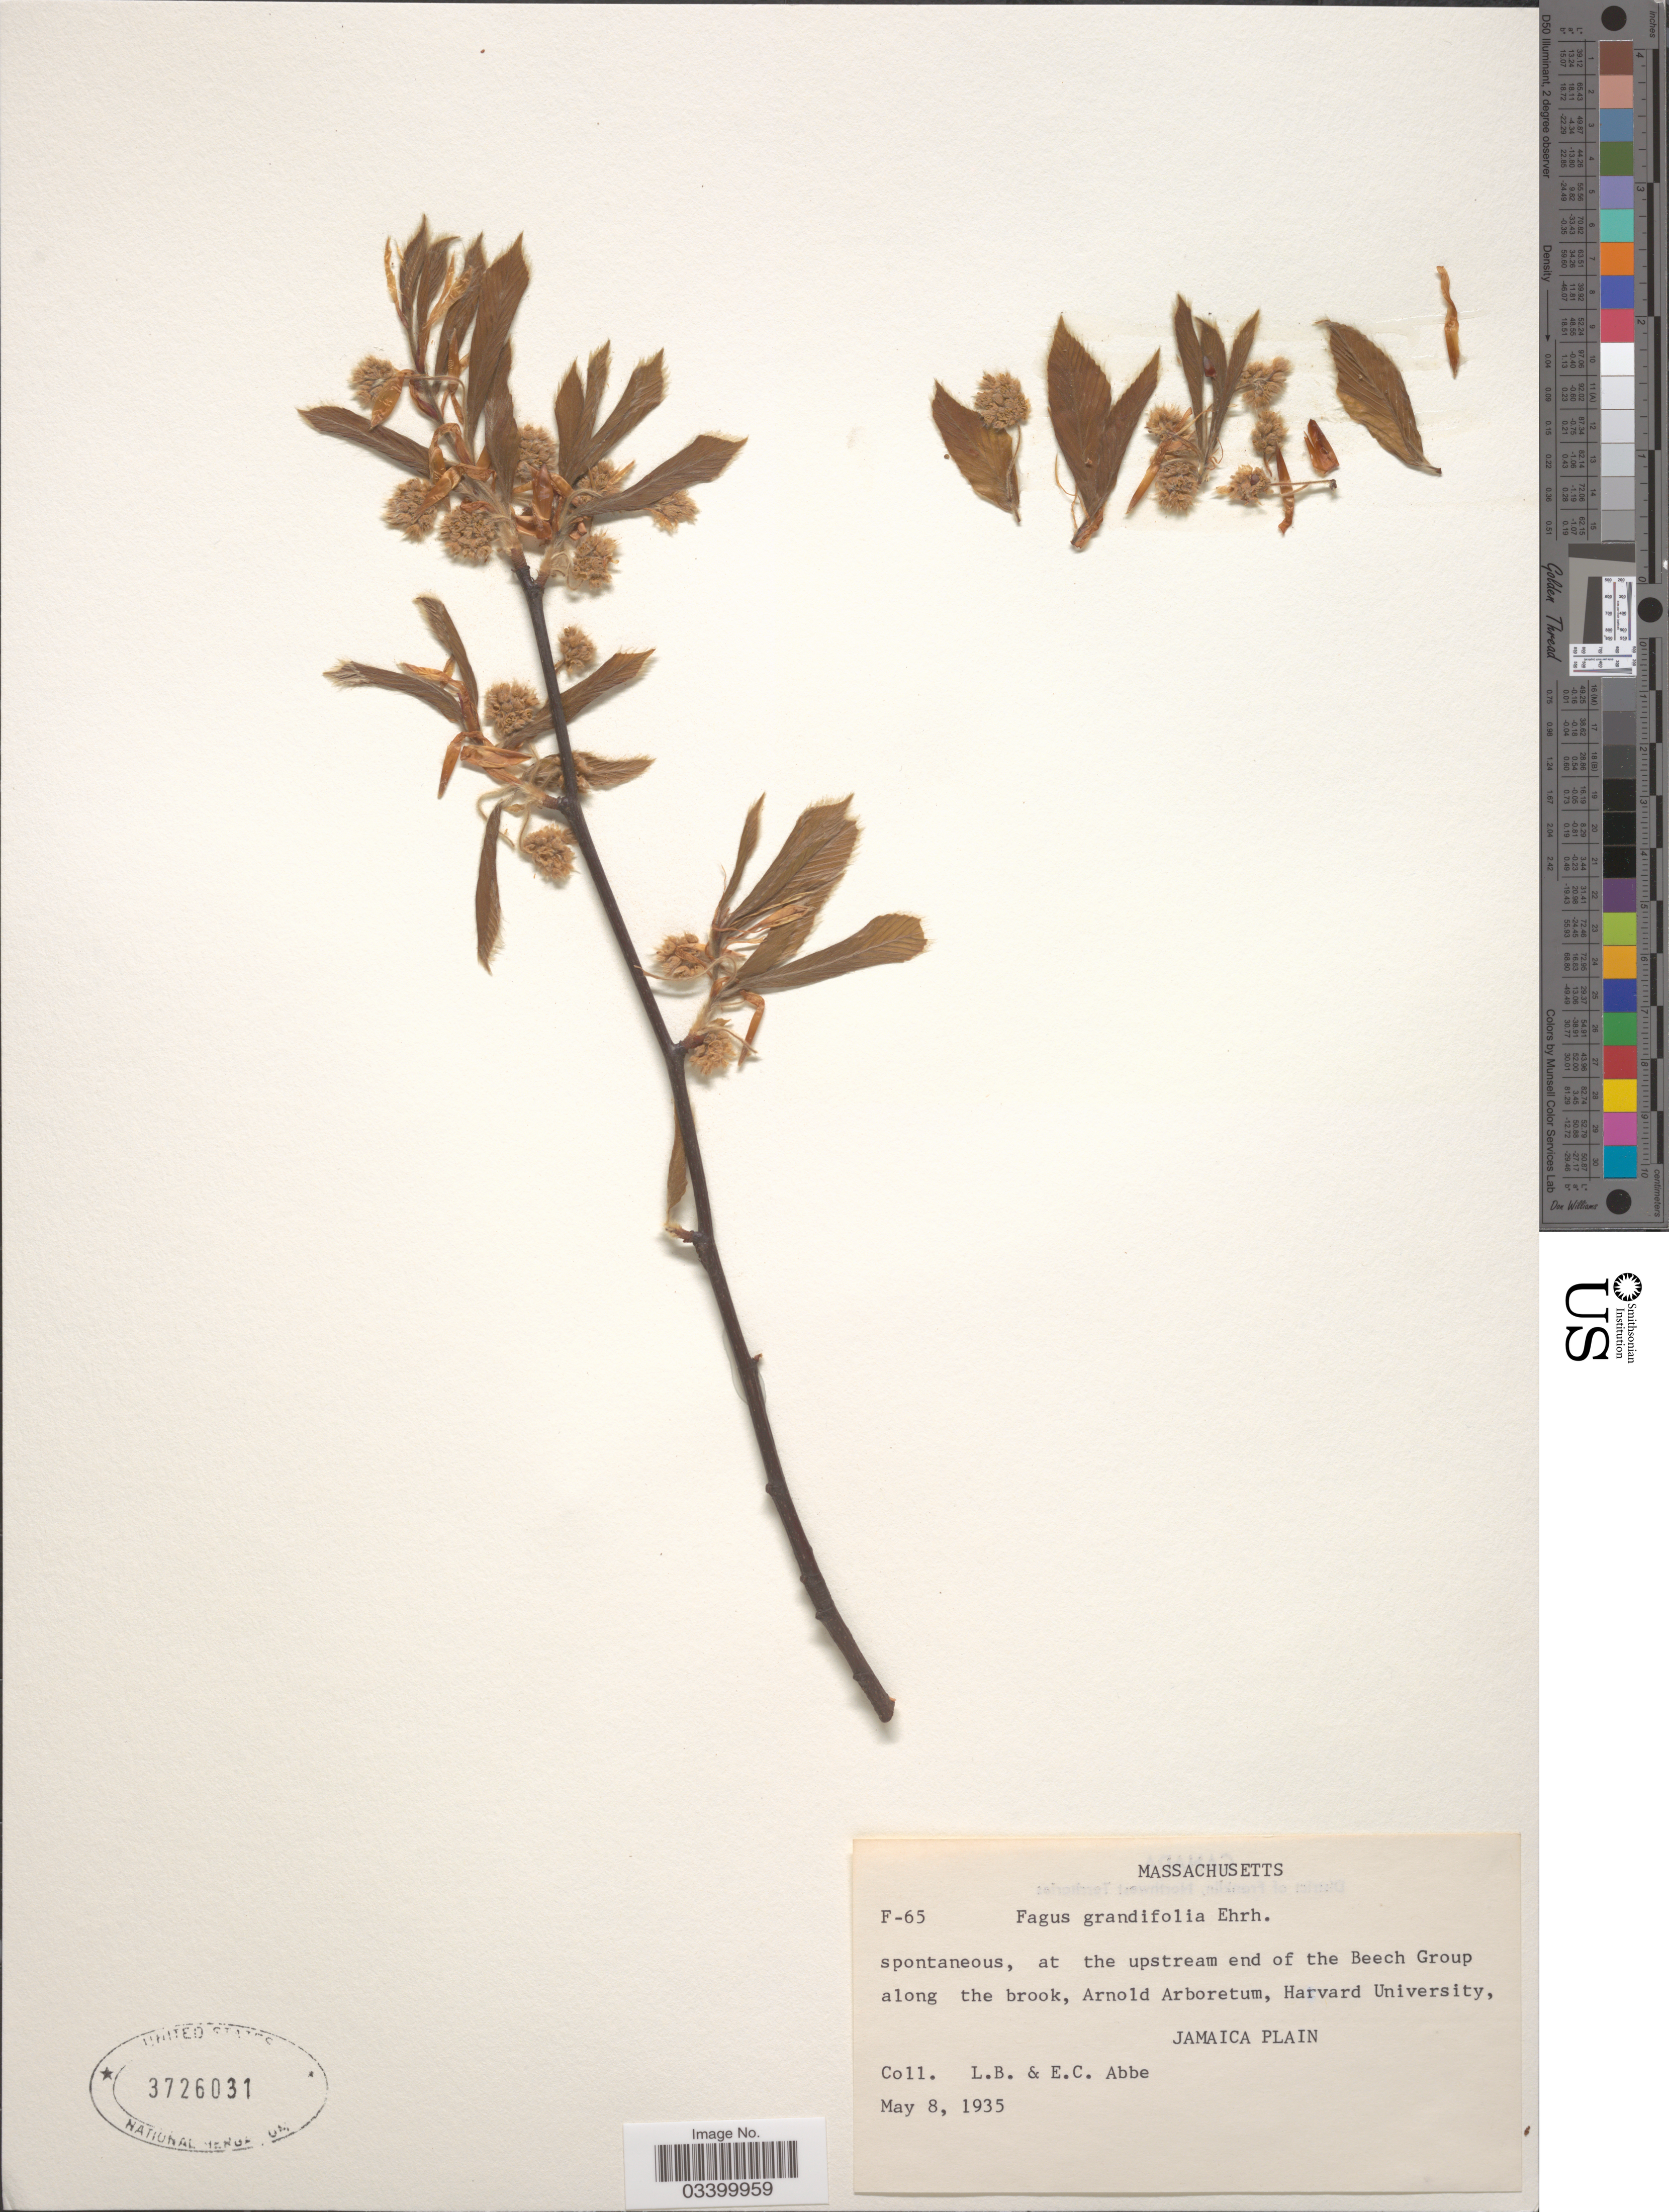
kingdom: Plantae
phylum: Tracheophyta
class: Magnoliopsida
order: Fagales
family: Fagaceae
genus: Fagus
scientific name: Fagus grandifolia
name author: Ehrh.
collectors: L. B. Abbe & E. C. Abbe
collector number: F-65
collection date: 1935-05-08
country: United States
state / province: Massachusetts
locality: At the upstream end of the Beech Group along the brook, Arnold Arboretum, Harvard University, Jamaica Plain.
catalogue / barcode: US 3726031